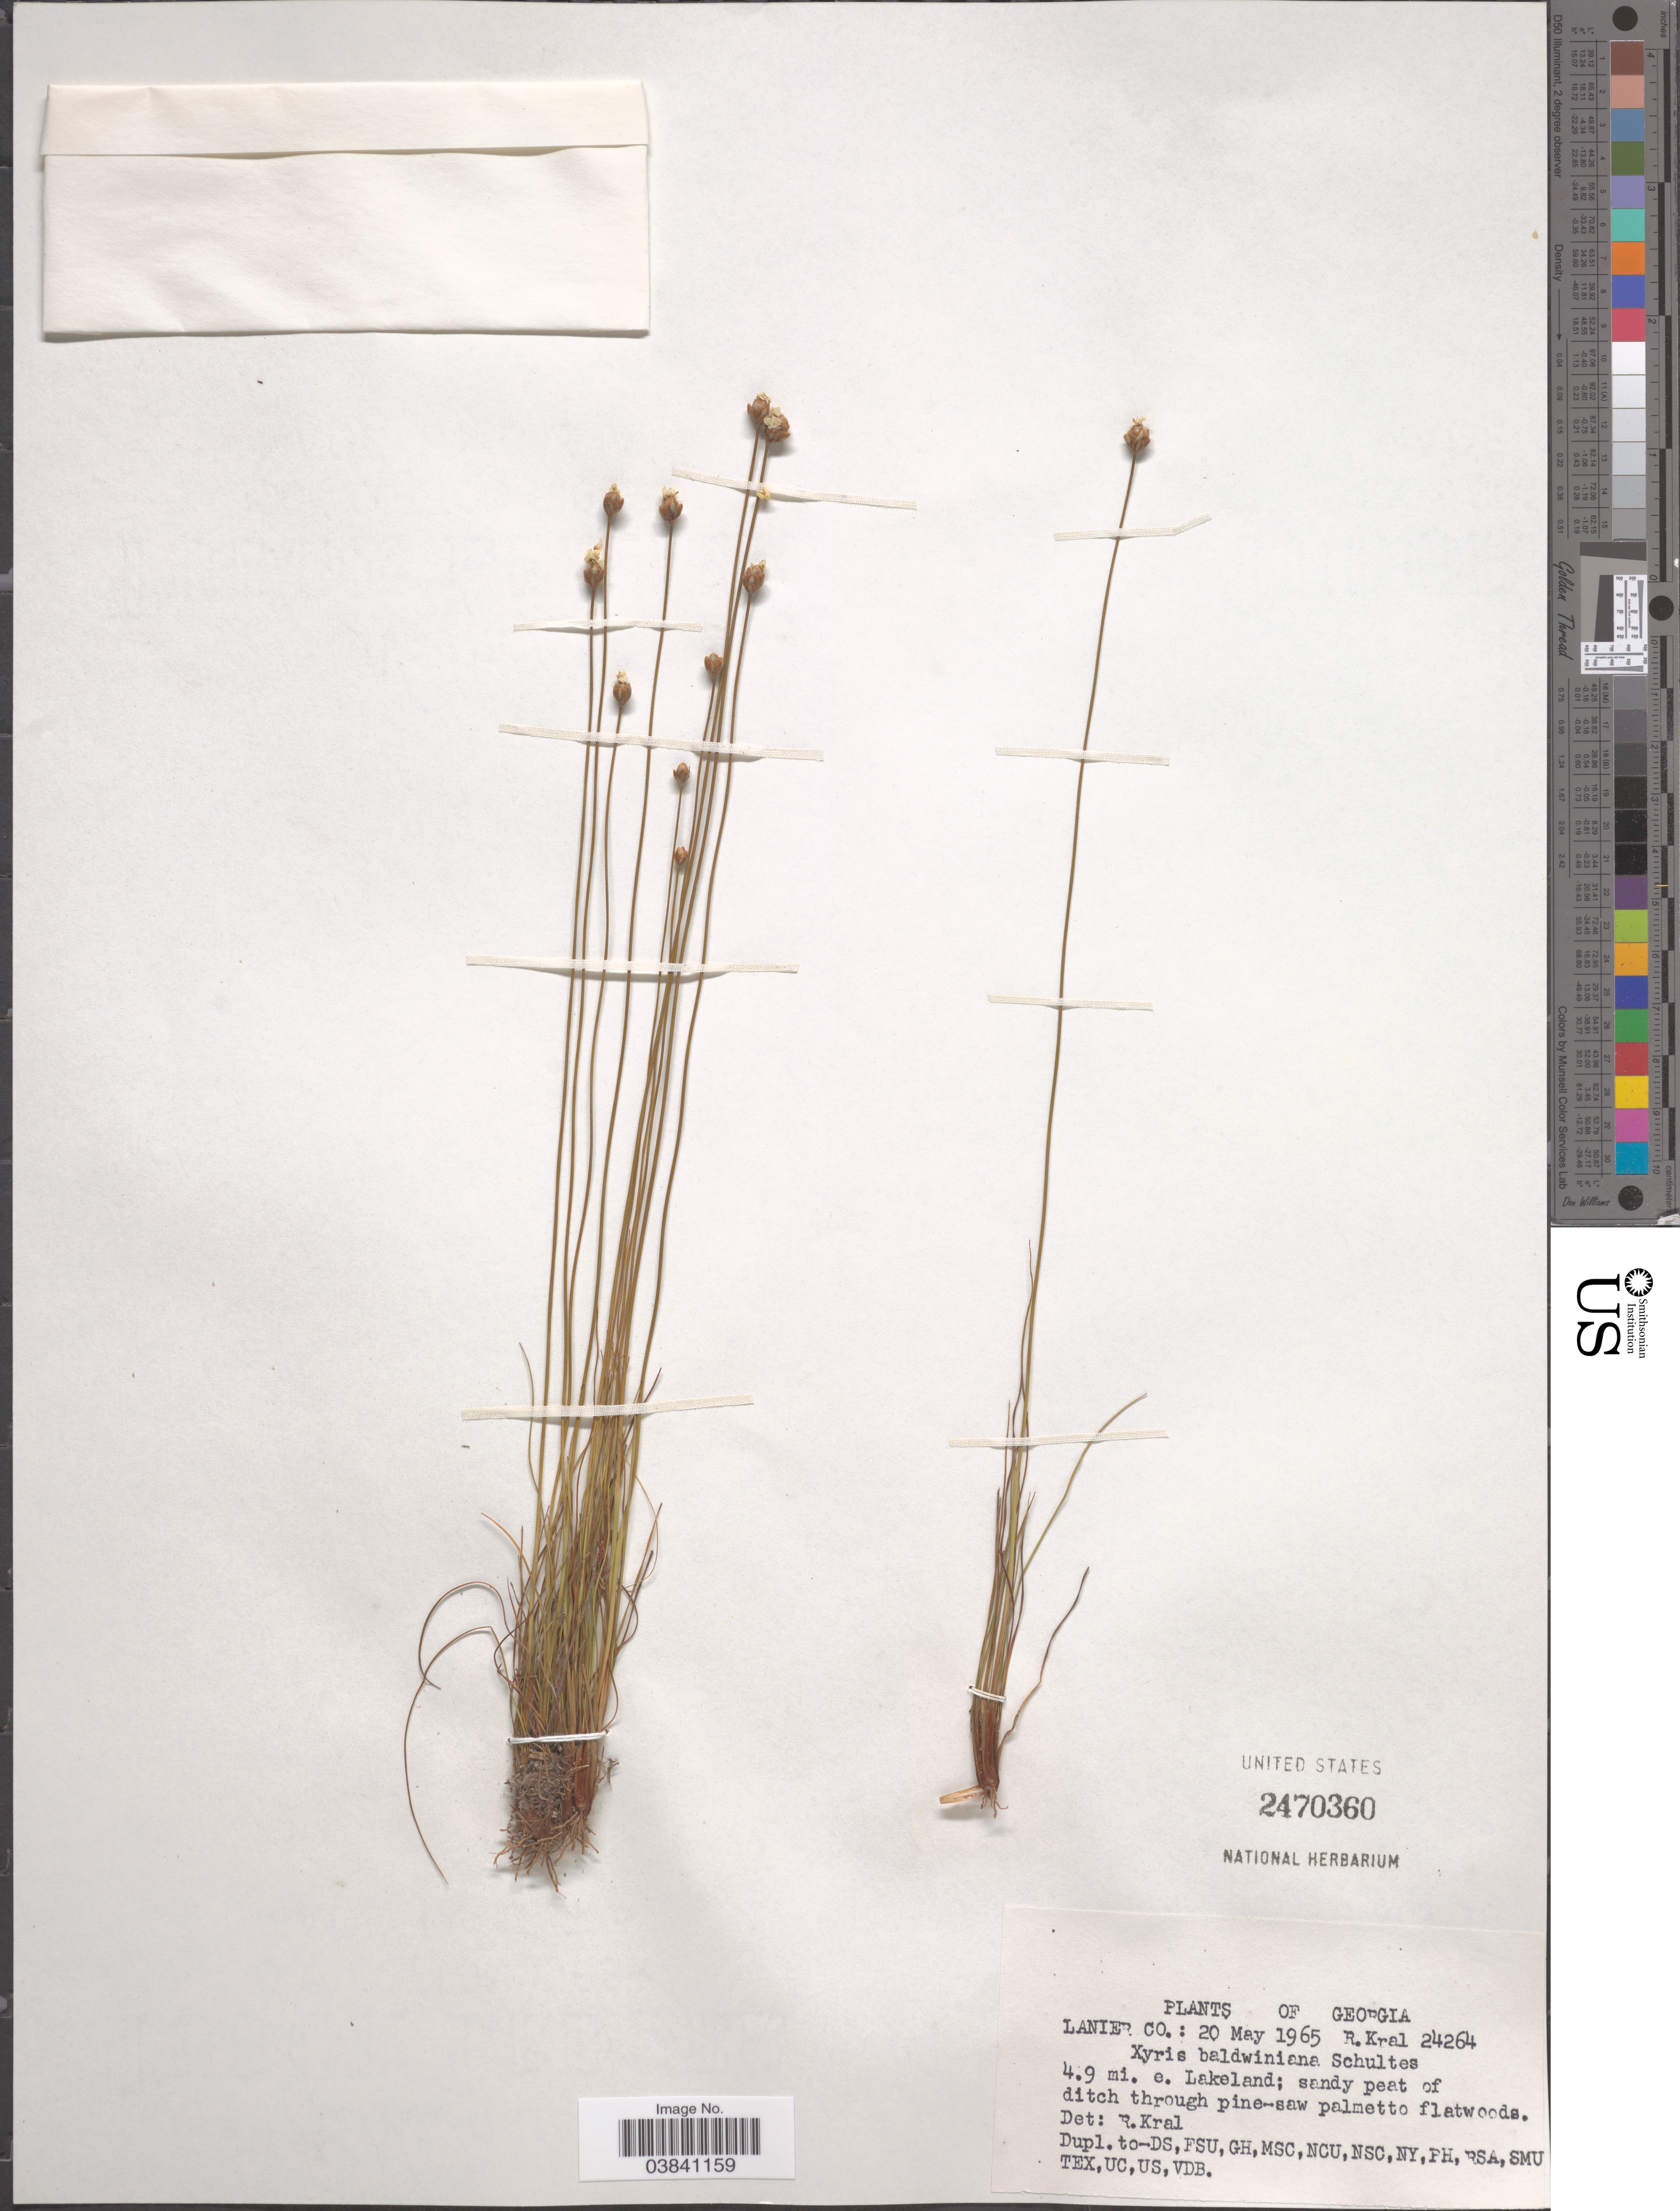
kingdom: Plantae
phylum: Tracheophyta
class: Liliopsida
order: Poales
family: Xyridaceae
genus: Xyris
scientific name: Xyris baldwiniana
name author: Schult.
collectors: R. Kral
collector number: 24264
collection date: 1965-05-20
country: United States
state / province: Georgia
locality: Lanier Co.: 4.9 mi. e. Lakeland.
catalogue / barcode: US 2470360